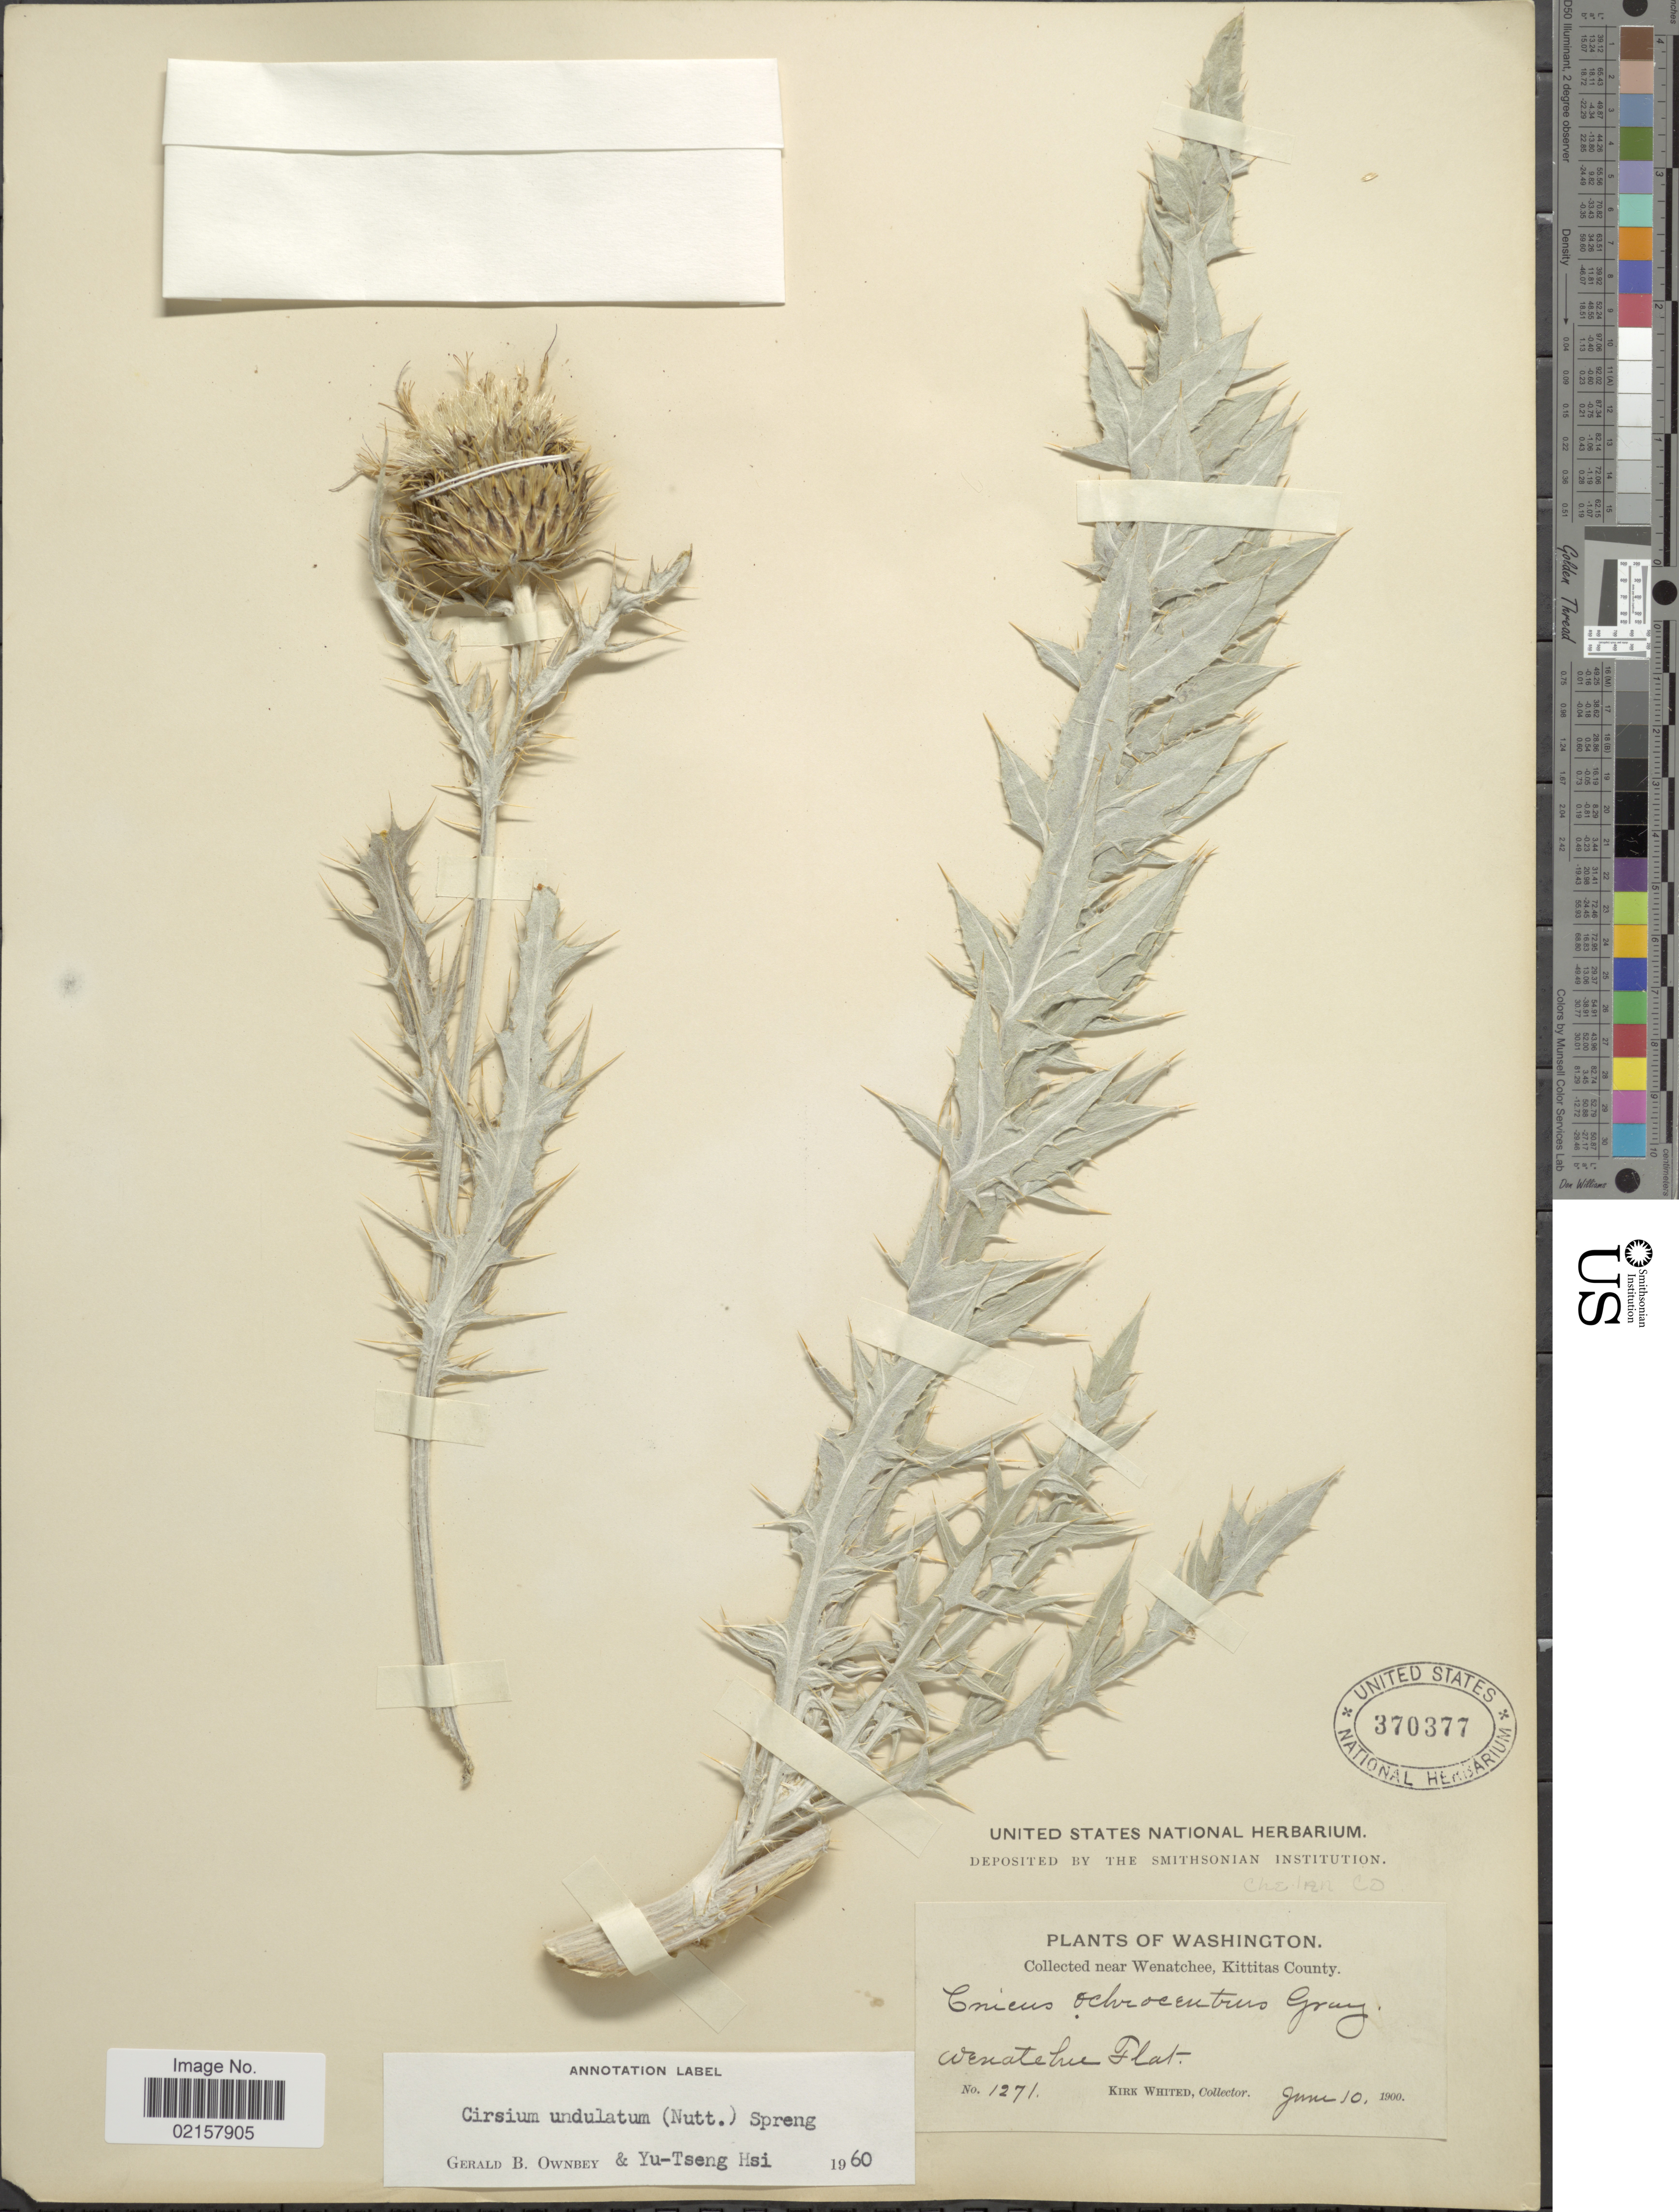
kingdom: Plantae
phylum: Tracheophyta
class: Magnoliopsida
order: Asterales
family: Asteraceae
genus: Cirsium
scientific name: Cirsium undulatum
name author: (Nutt.) Spreng.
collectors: K. Whited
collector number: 1271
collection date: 1900-06-10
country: United States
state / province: Washington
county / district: Kittitas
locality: Near Wenatchee, Kittitas County, Wenatchee Flat.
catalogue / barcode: US 370377